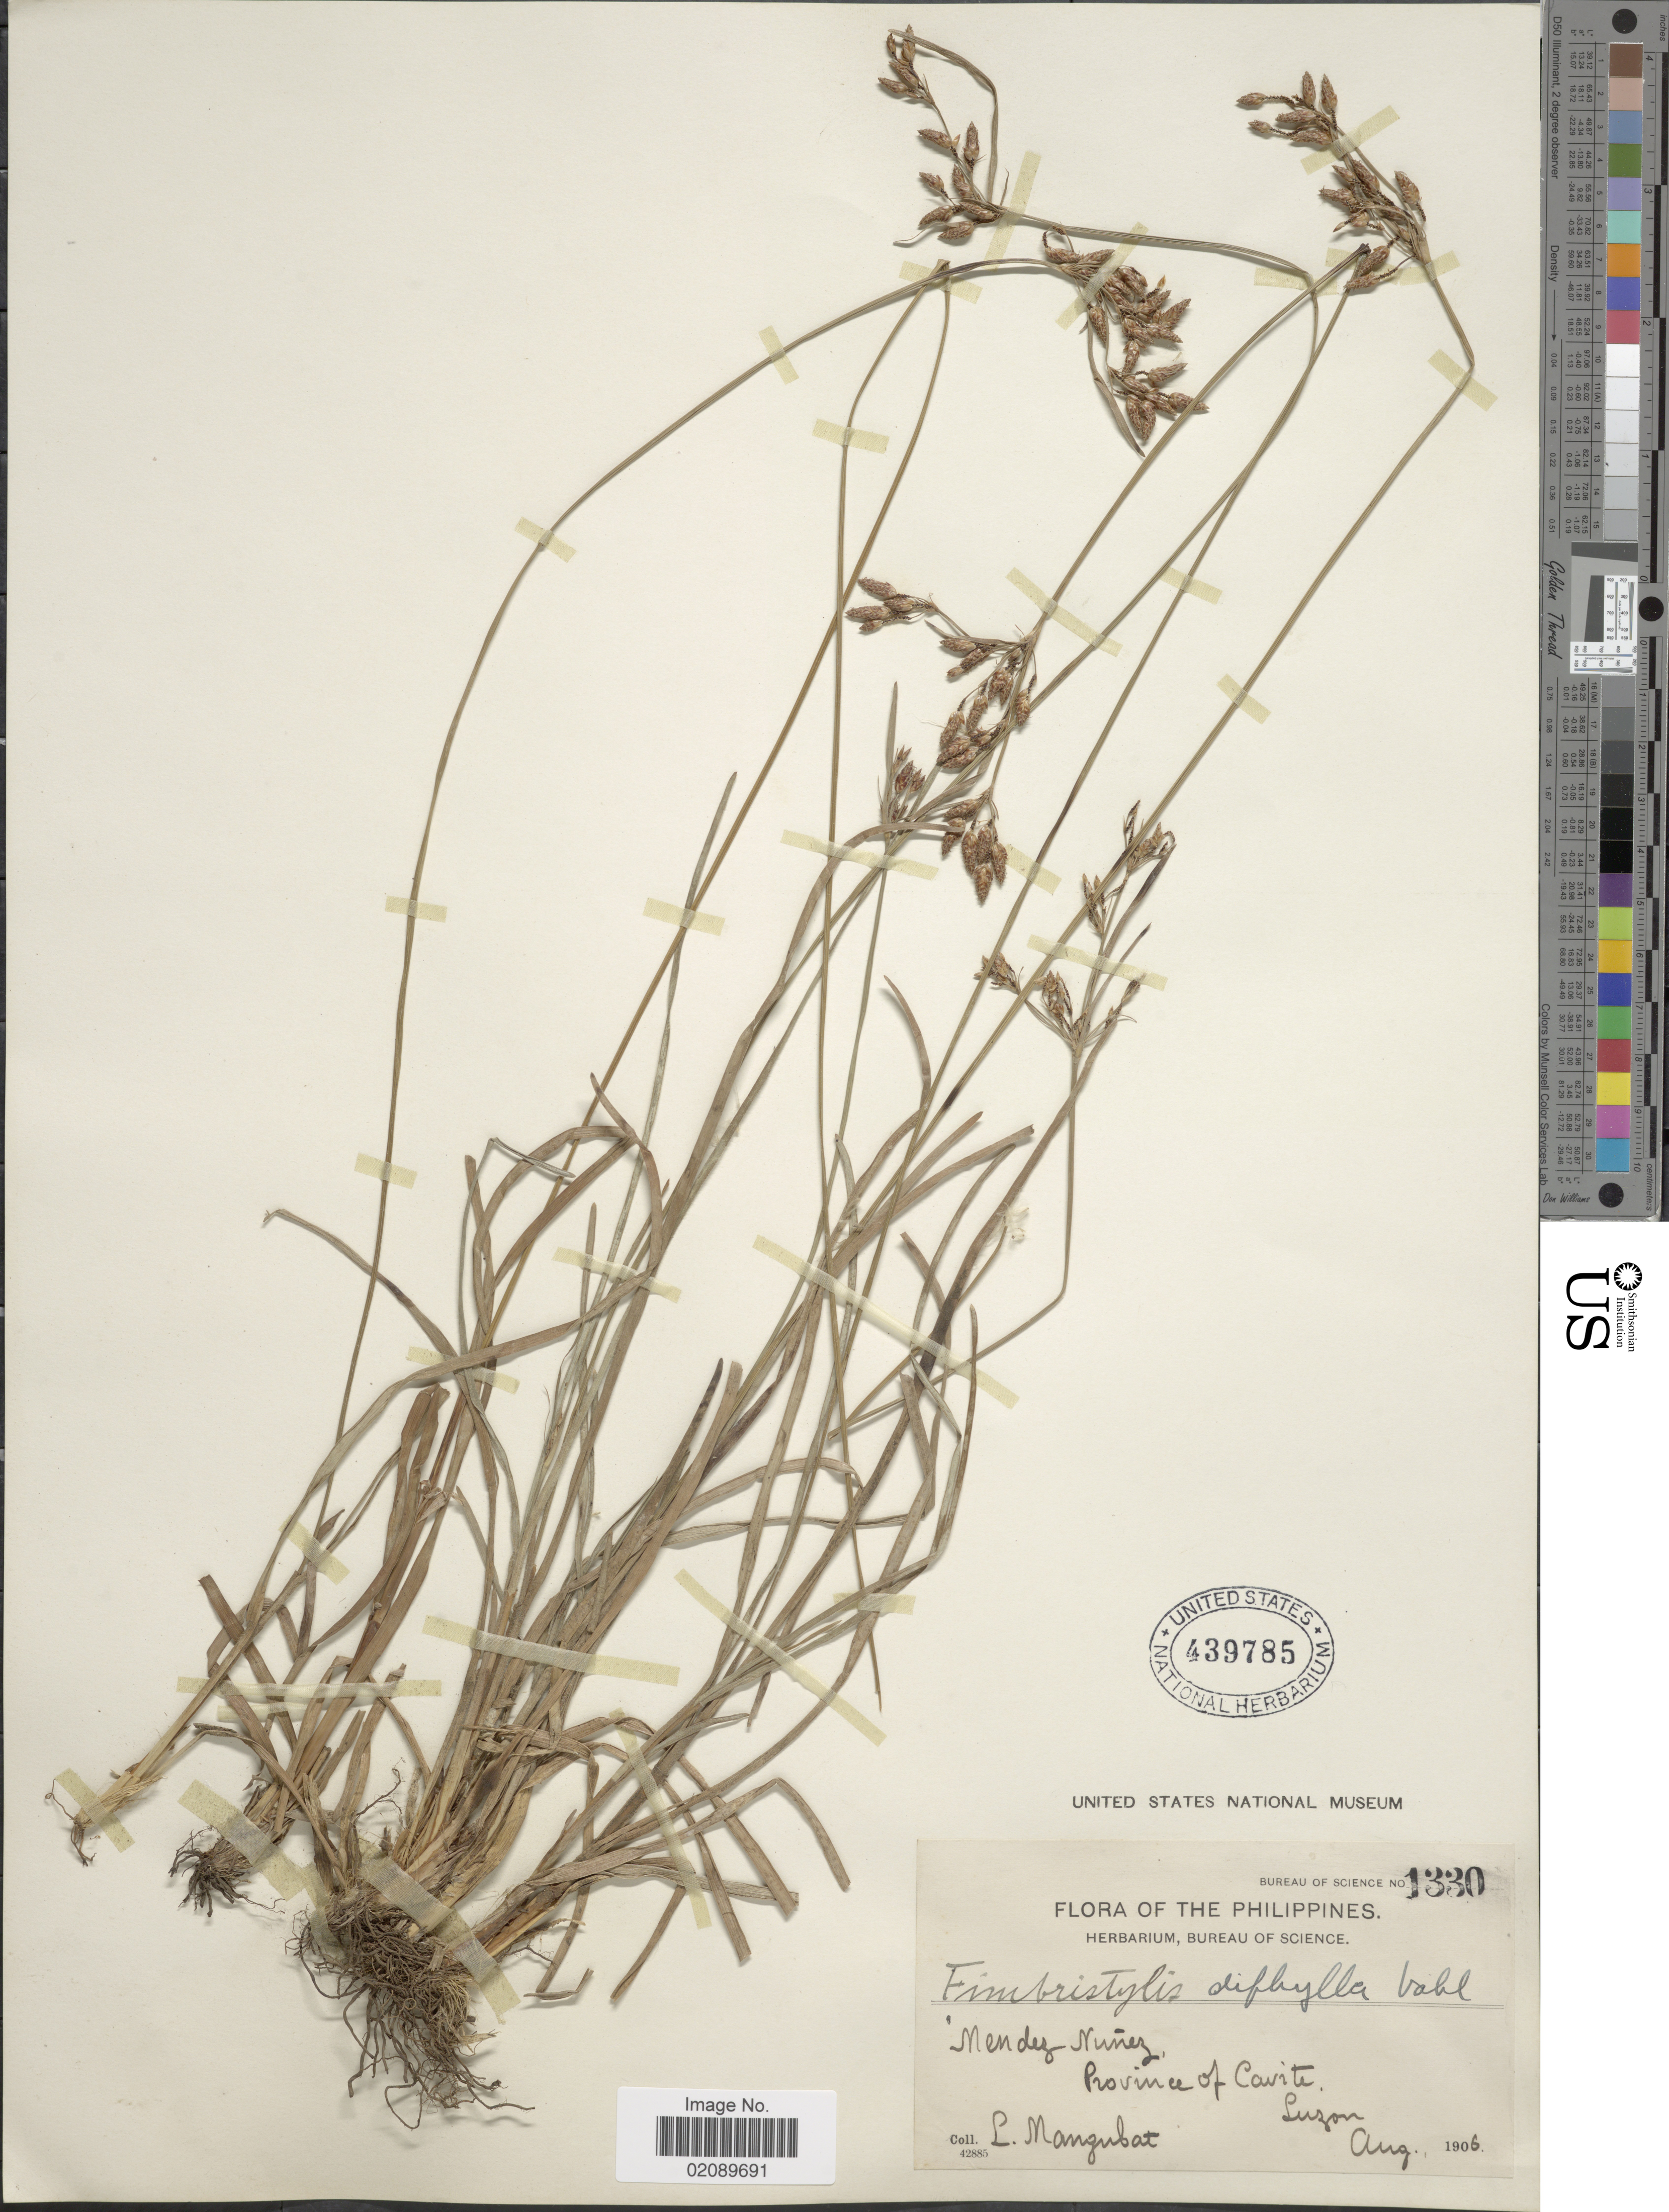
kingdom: Plantae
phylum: Tracheophyta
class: Liliopsida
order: Poales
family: Cyperaceae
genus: Fimbristylis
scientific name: Fimbristylis annua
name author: (All.) Roem. & Schult.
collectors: L. Mangubat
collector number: Bureau of Science 1330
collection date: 1906-08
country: Philippines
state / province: Calabarzon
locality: Mendez Nunez, Province of Cavite, Luzon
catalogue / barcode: US 439785